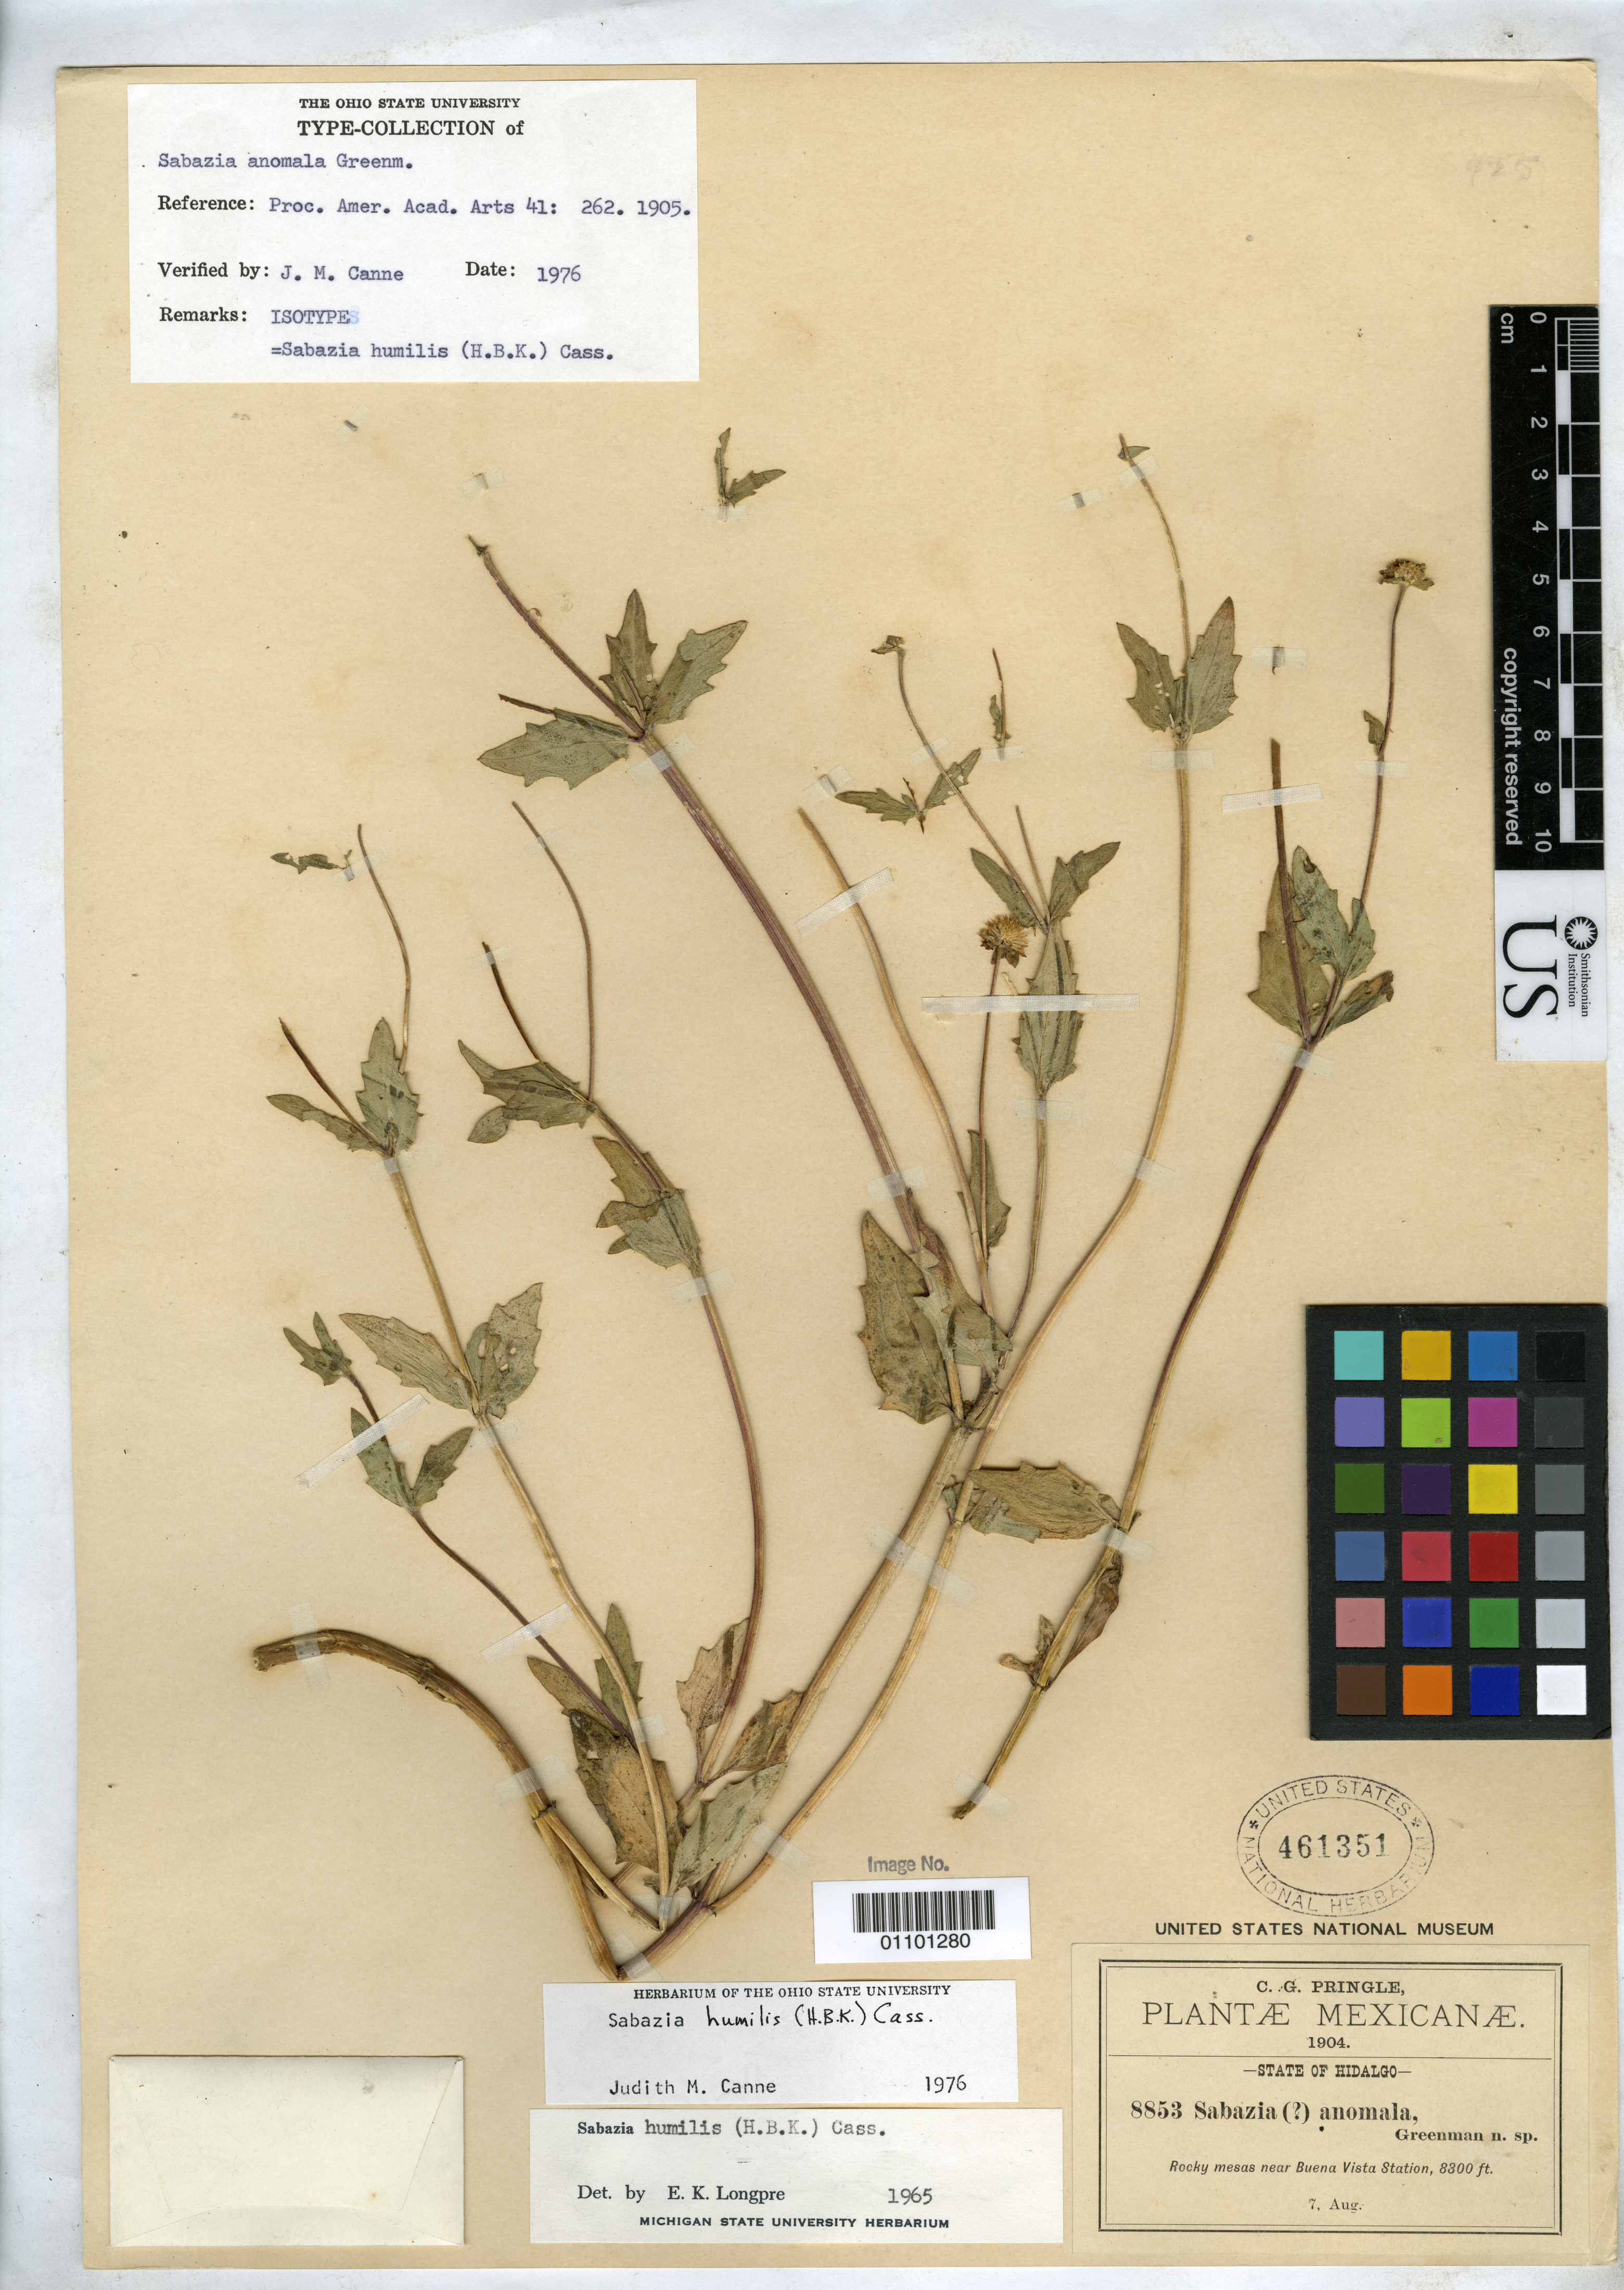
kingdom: Plantae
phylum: Tracheophyta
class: Magnoliopsida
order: Asterales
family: Asteraceae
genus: Sabazia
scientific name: Sabazia anomala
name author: Greenm.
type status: Isotype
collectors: C. G. Pringle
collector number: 8853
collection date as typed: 07 Aug 1904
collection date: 1904-08-07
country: Mexico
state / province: Hidalgo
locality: Near Buena Vista Station.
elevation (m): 2530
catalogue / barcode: US 461351